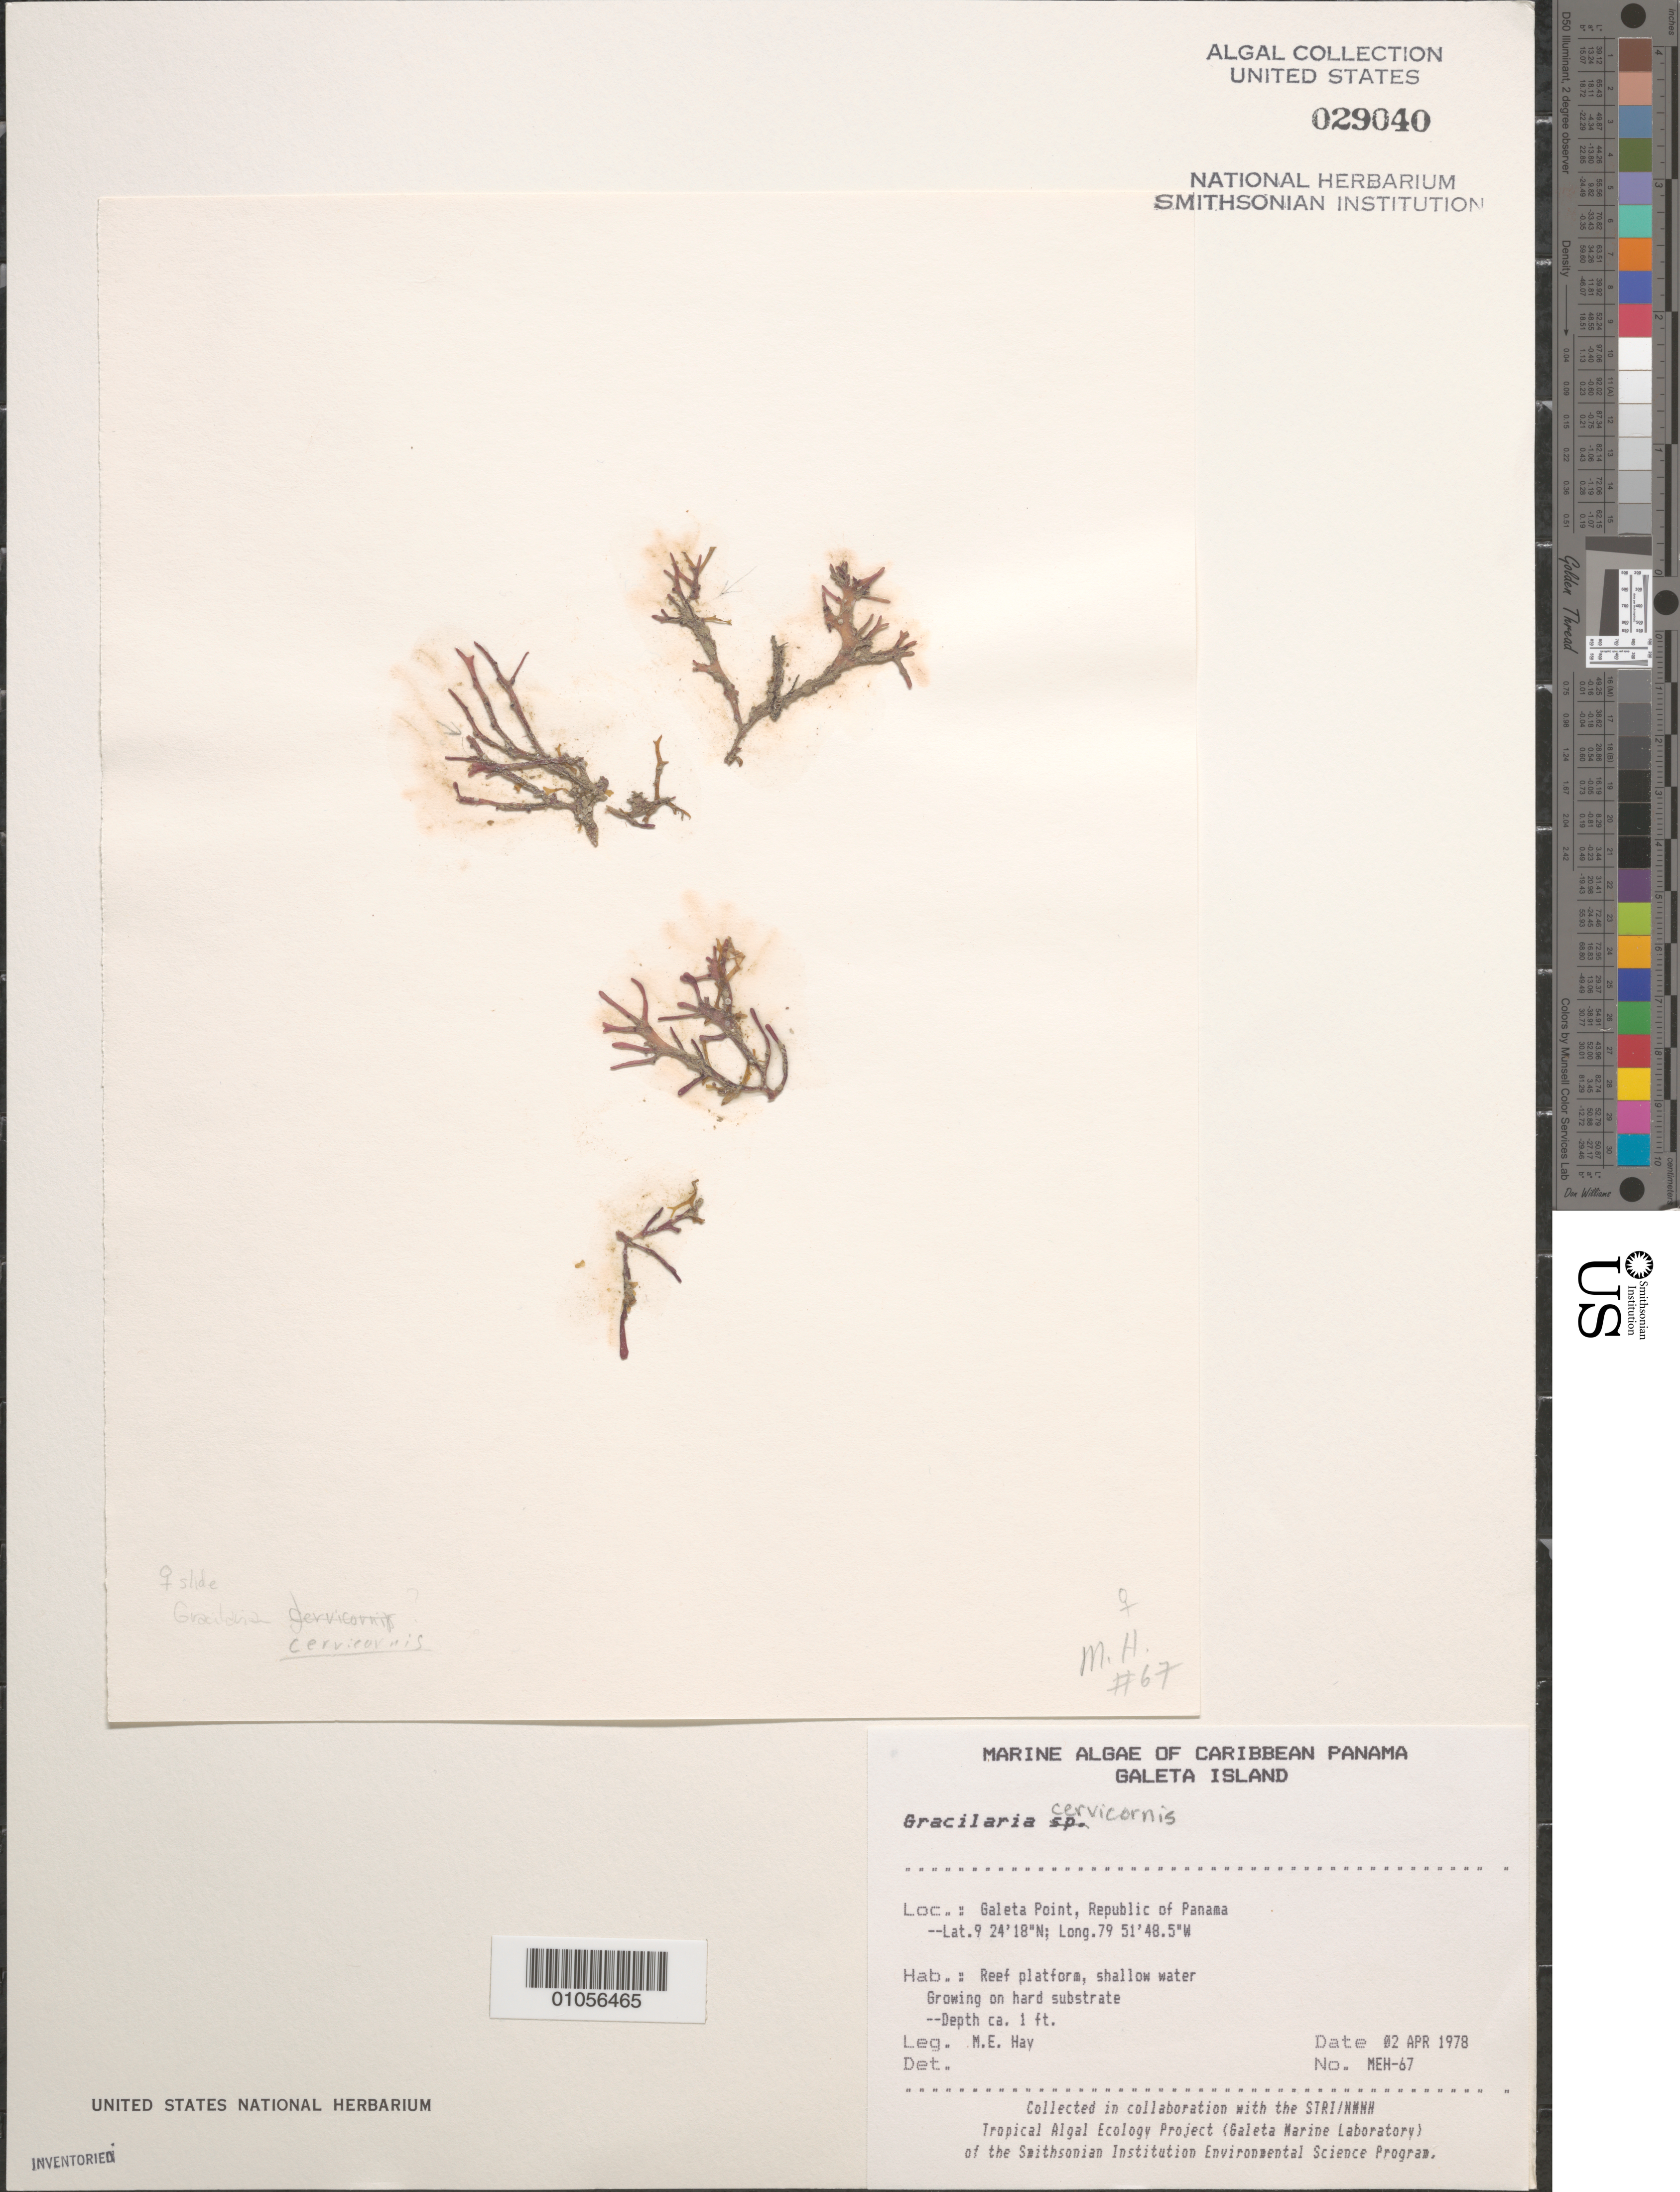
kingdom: Plantae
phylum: Rhodophyta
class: Florideophyceae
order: Gracilariales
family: Gracilariaceae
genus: Gracilaria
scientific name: Gracilaria cervicornis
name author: (Turner) J. Agardh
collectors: M. E. Hay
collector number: MEH-67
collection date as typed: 02 Apr 1978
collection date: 1978-04-02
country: Panama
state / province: Colón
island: Galeta Island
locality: Galeta Point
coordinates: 9 24'18"N, 79 51'48.5"W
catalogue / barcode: US 29040